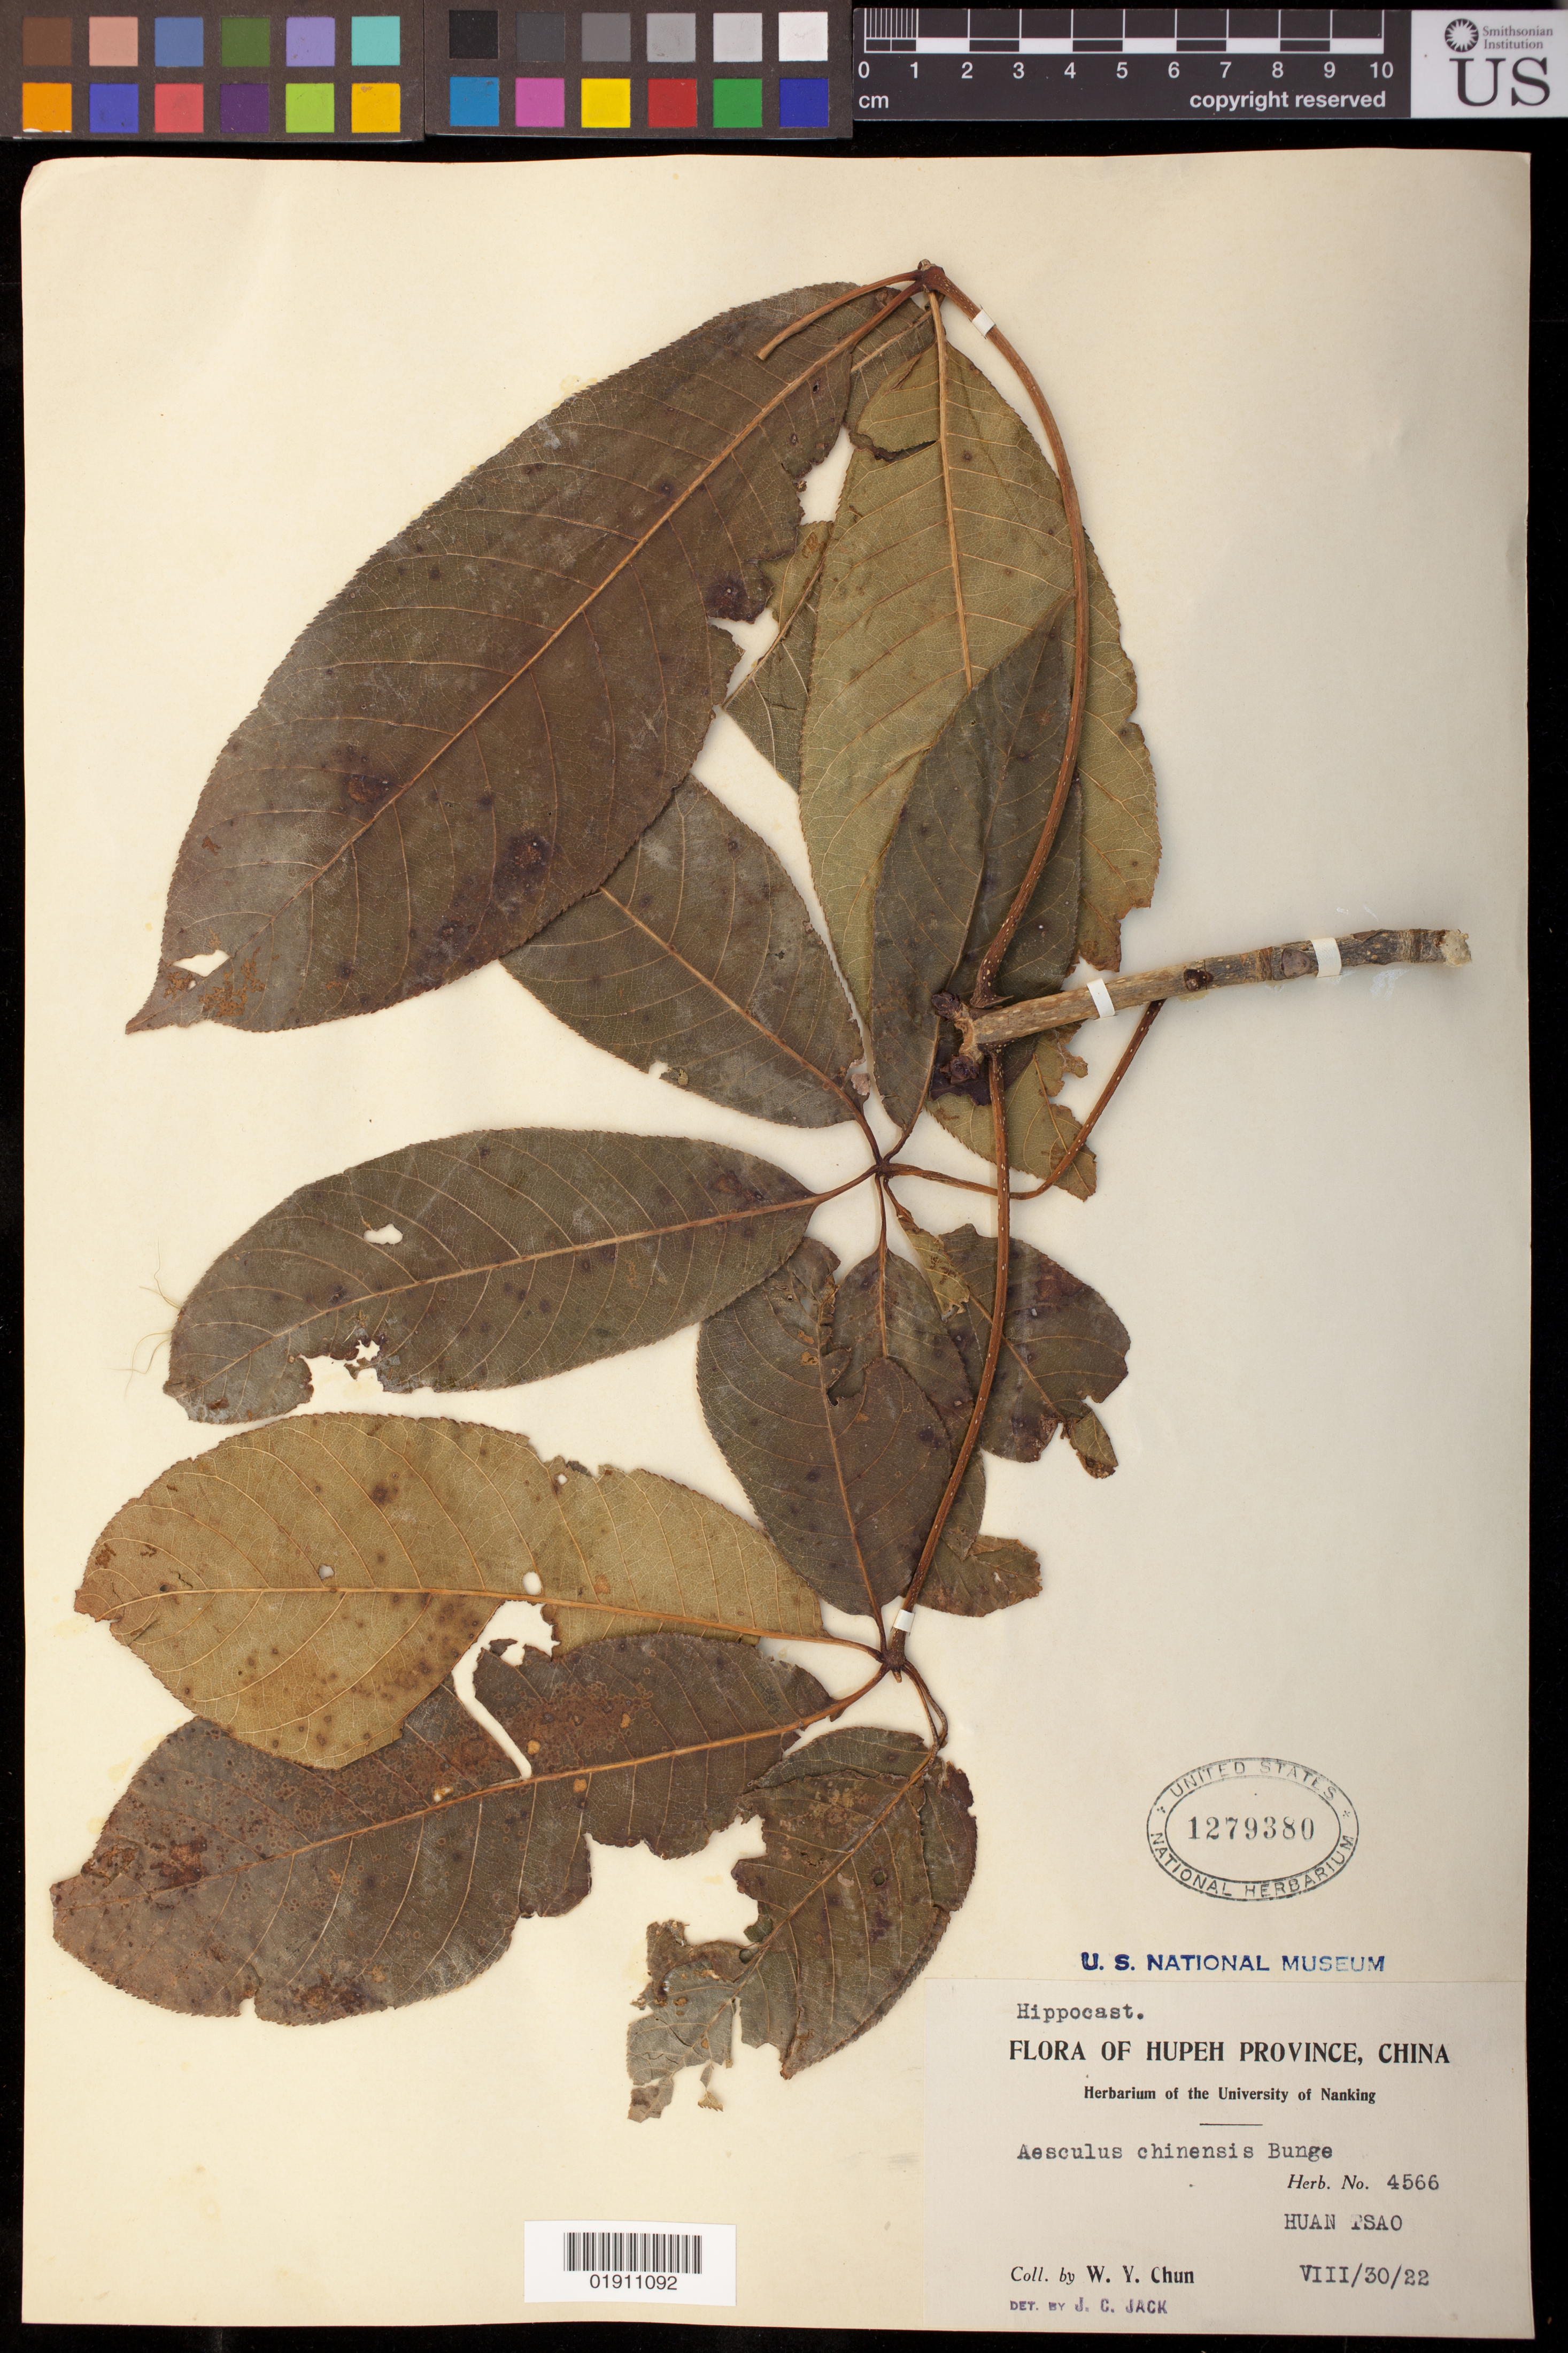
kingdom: Plantae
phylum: Tracheophyta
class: Magnoliopsida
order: Sapindales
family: Sapindaceae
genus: Aesculus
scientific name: Aesculus chinensis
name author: Bunge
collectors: W. Y. Chun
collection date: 1922-08-30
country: China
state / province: Hubei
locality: Hupeh Province; Huan Tsao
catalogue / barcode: US 1279380